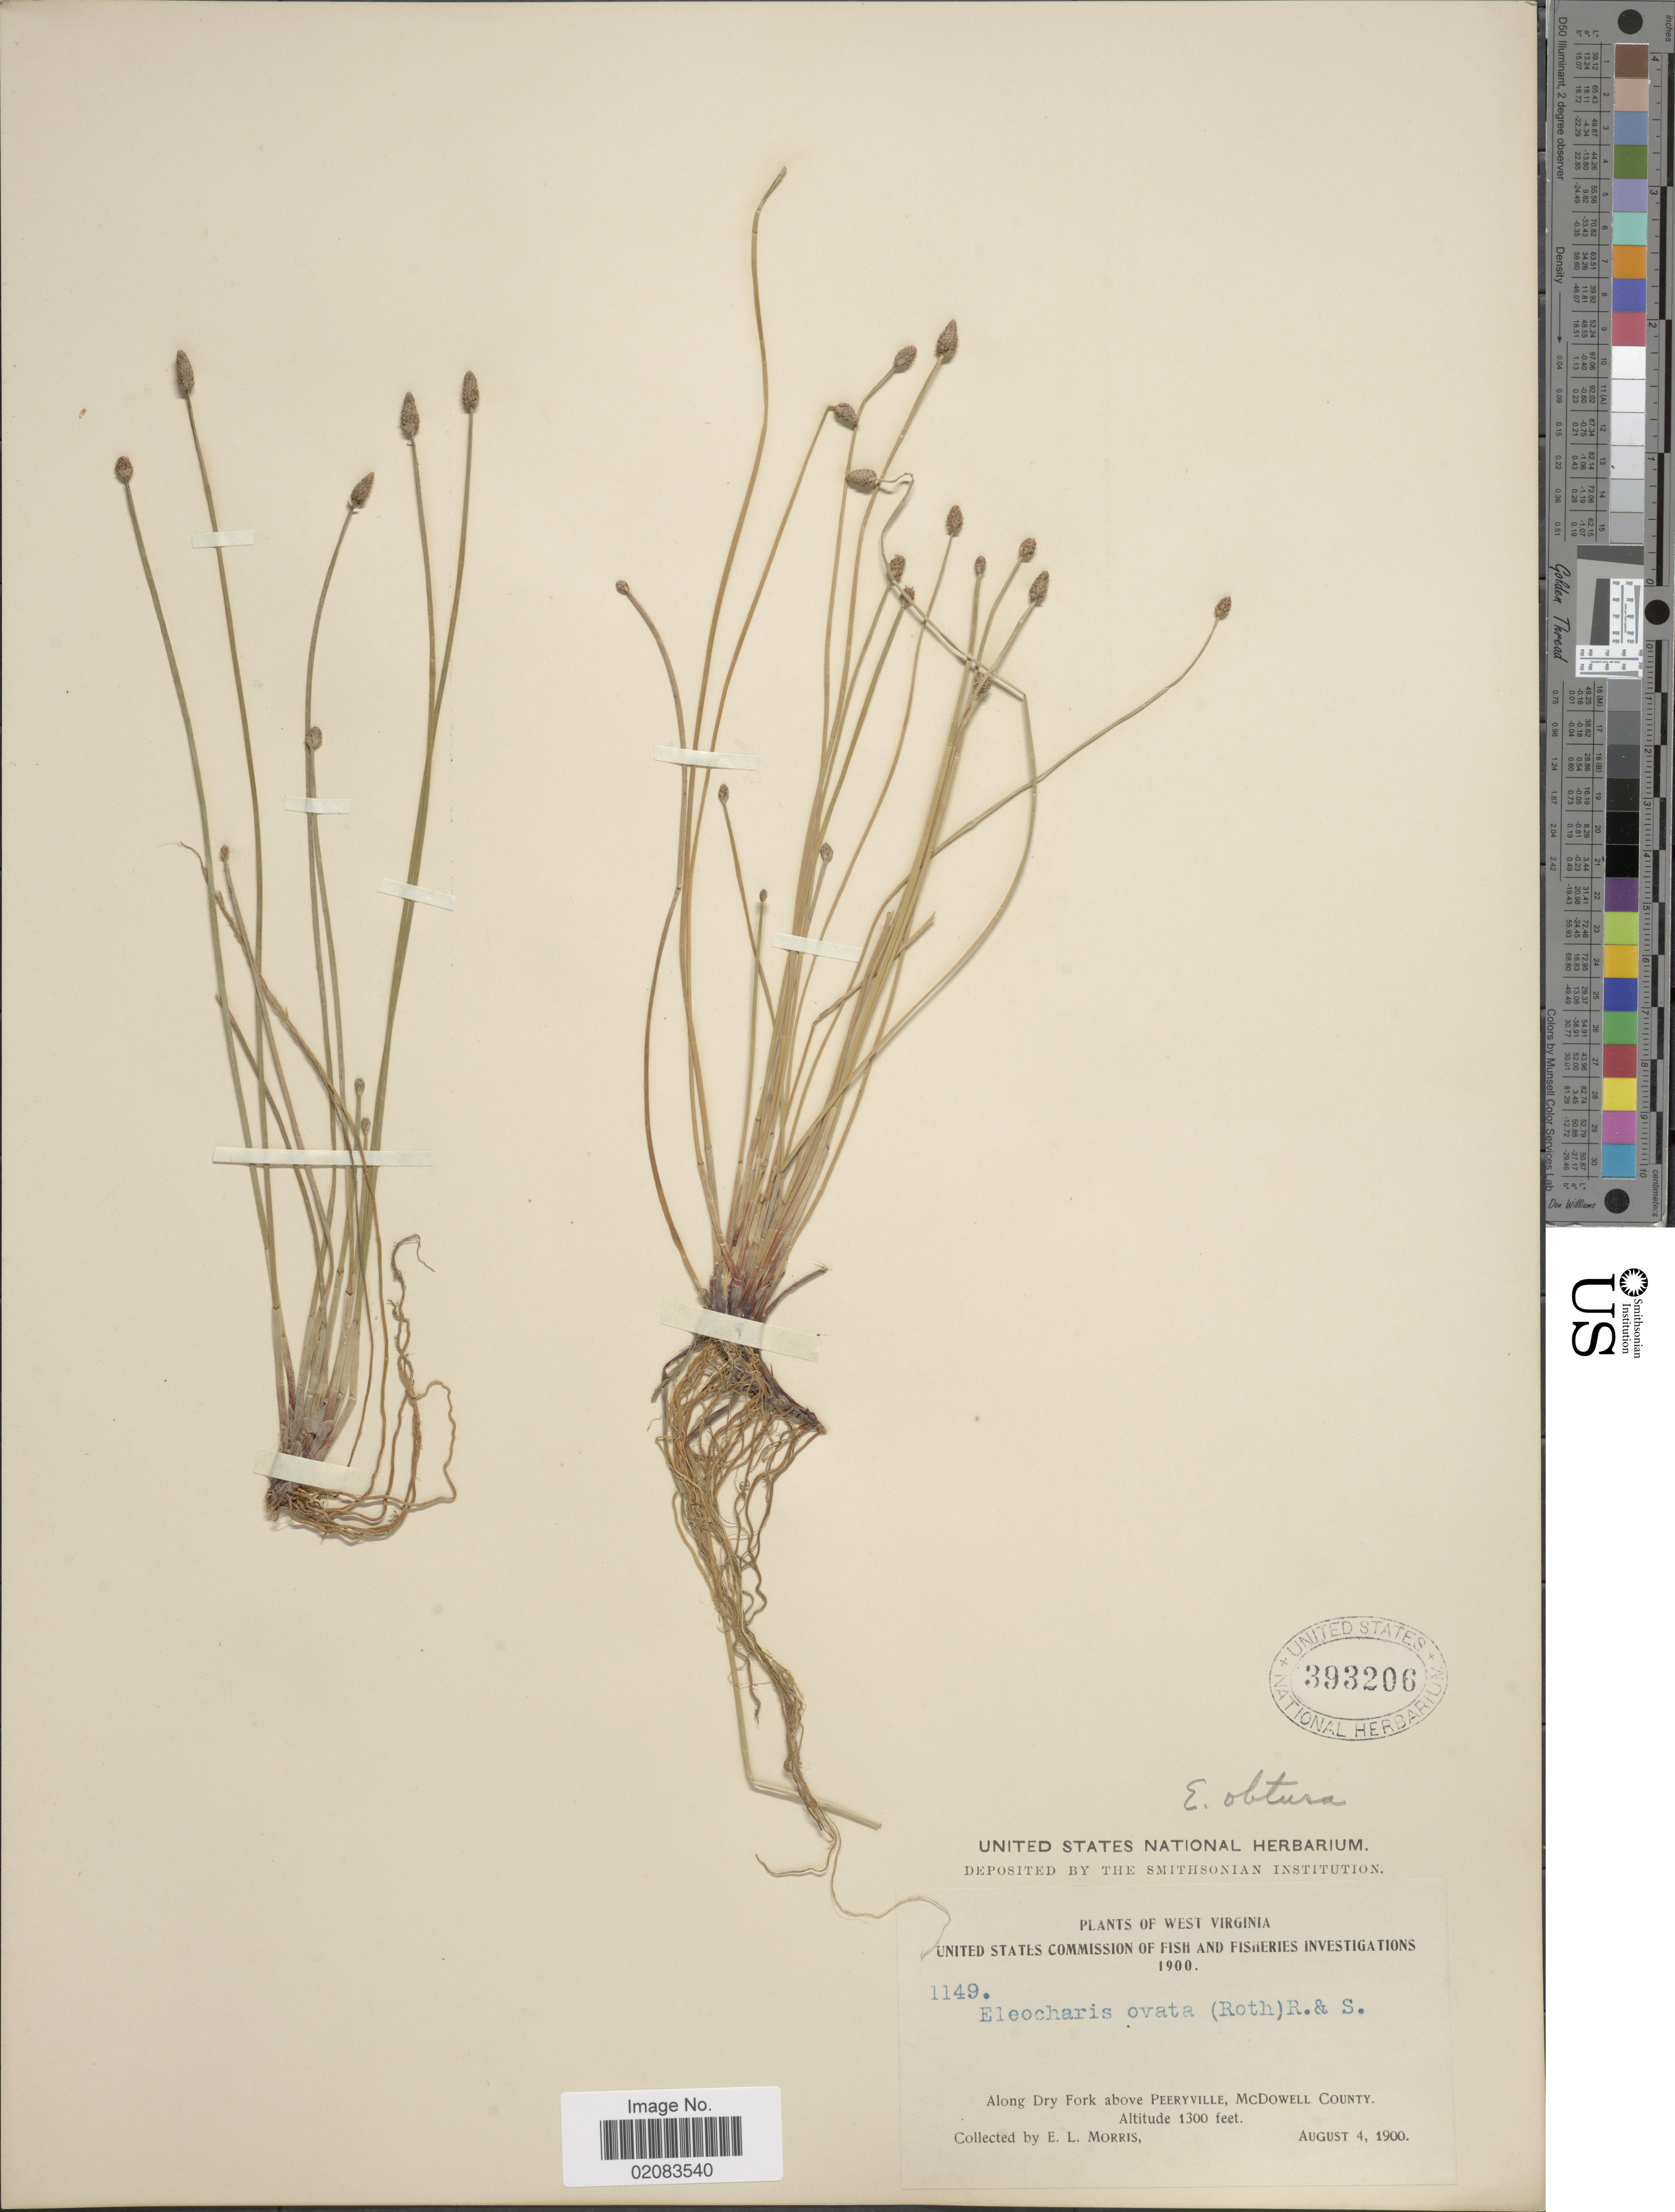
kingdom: Plantae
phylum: Tracheophyta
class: Liliopsida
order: Poales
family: Cyperaceae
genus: Eleocharis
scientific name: Eleocharis obtusa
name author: (Willd.) Schult.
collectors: E. Morris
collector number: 1149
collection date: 1900-08-04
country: United States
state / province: West Virginia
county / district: McDowell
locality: Along Dry Fork above Peeryville, McDowell County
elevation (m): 396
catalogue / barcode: US 393206